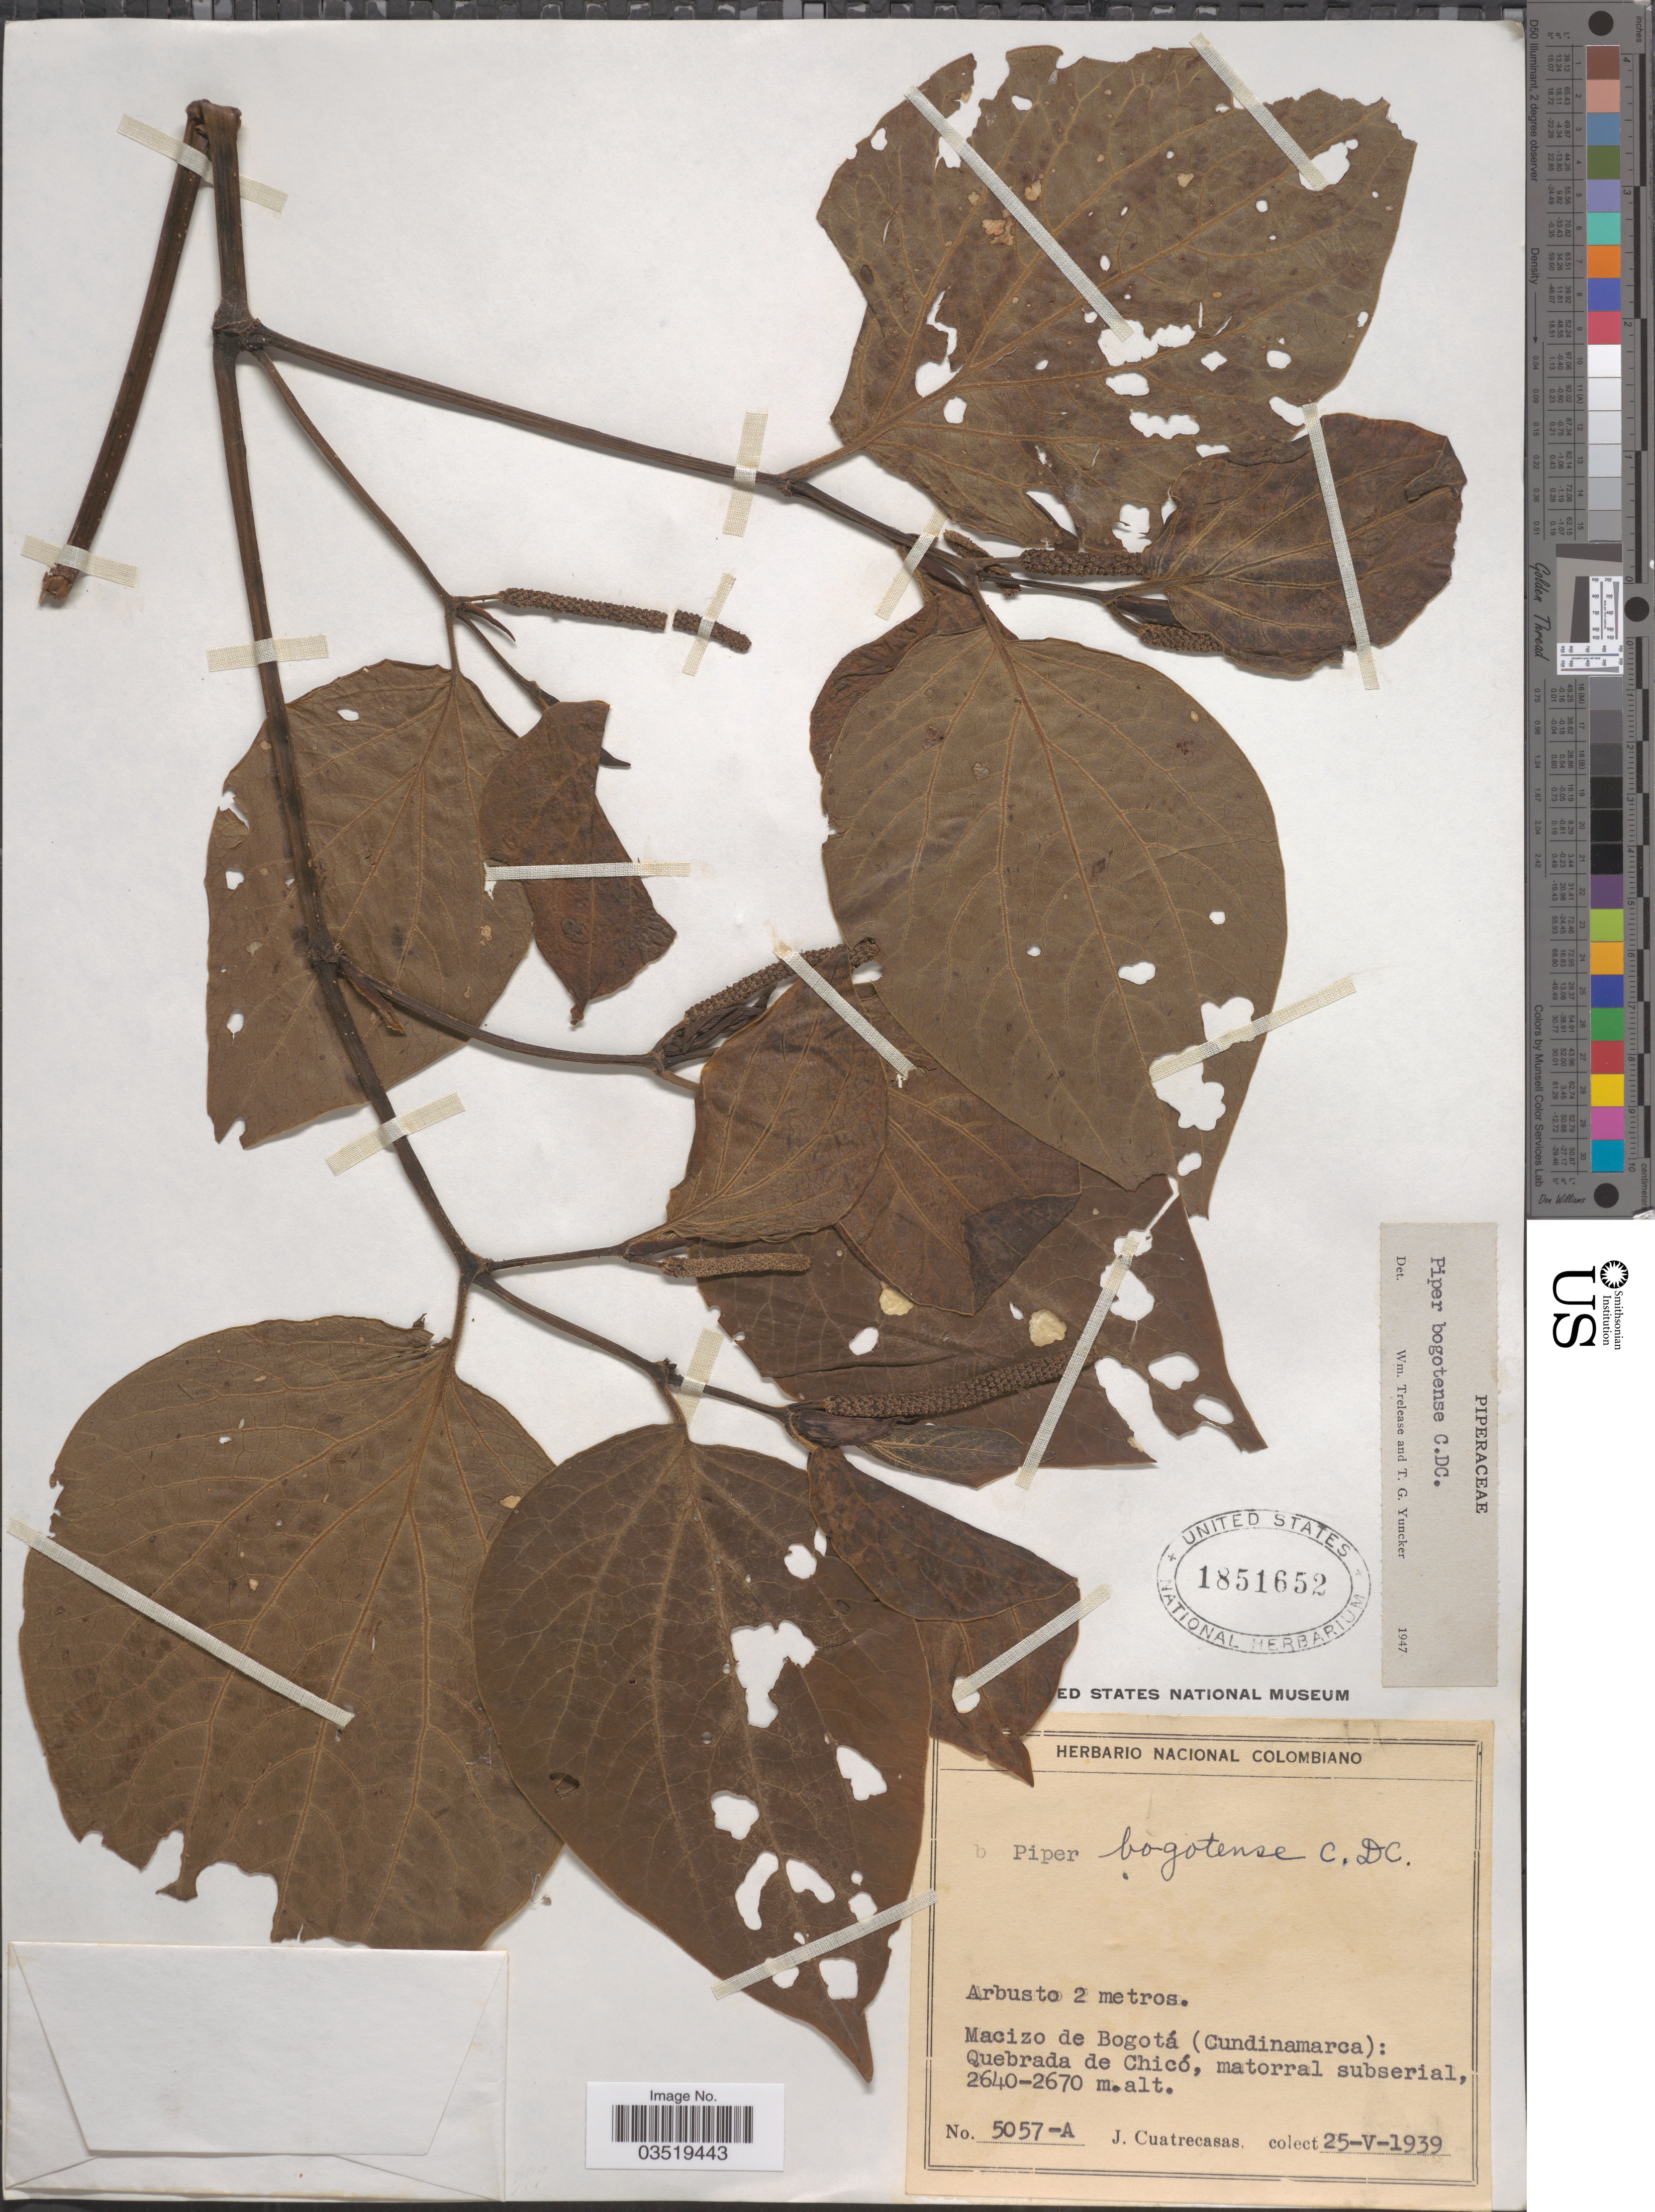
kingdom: Plantae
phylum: Tracheophyta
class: Magnoliopsida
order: Piperales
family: Piperaceae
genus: Piper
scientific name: Piper bogotense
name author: C. DC.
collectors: J. Cuatrecasas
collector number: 5057-A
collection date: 1939-05-25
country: Colombia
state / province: Cundinamarca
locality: Macizo de Bogotá: Quebrada de Chicó.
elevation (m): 2640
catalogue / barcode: US 1851652